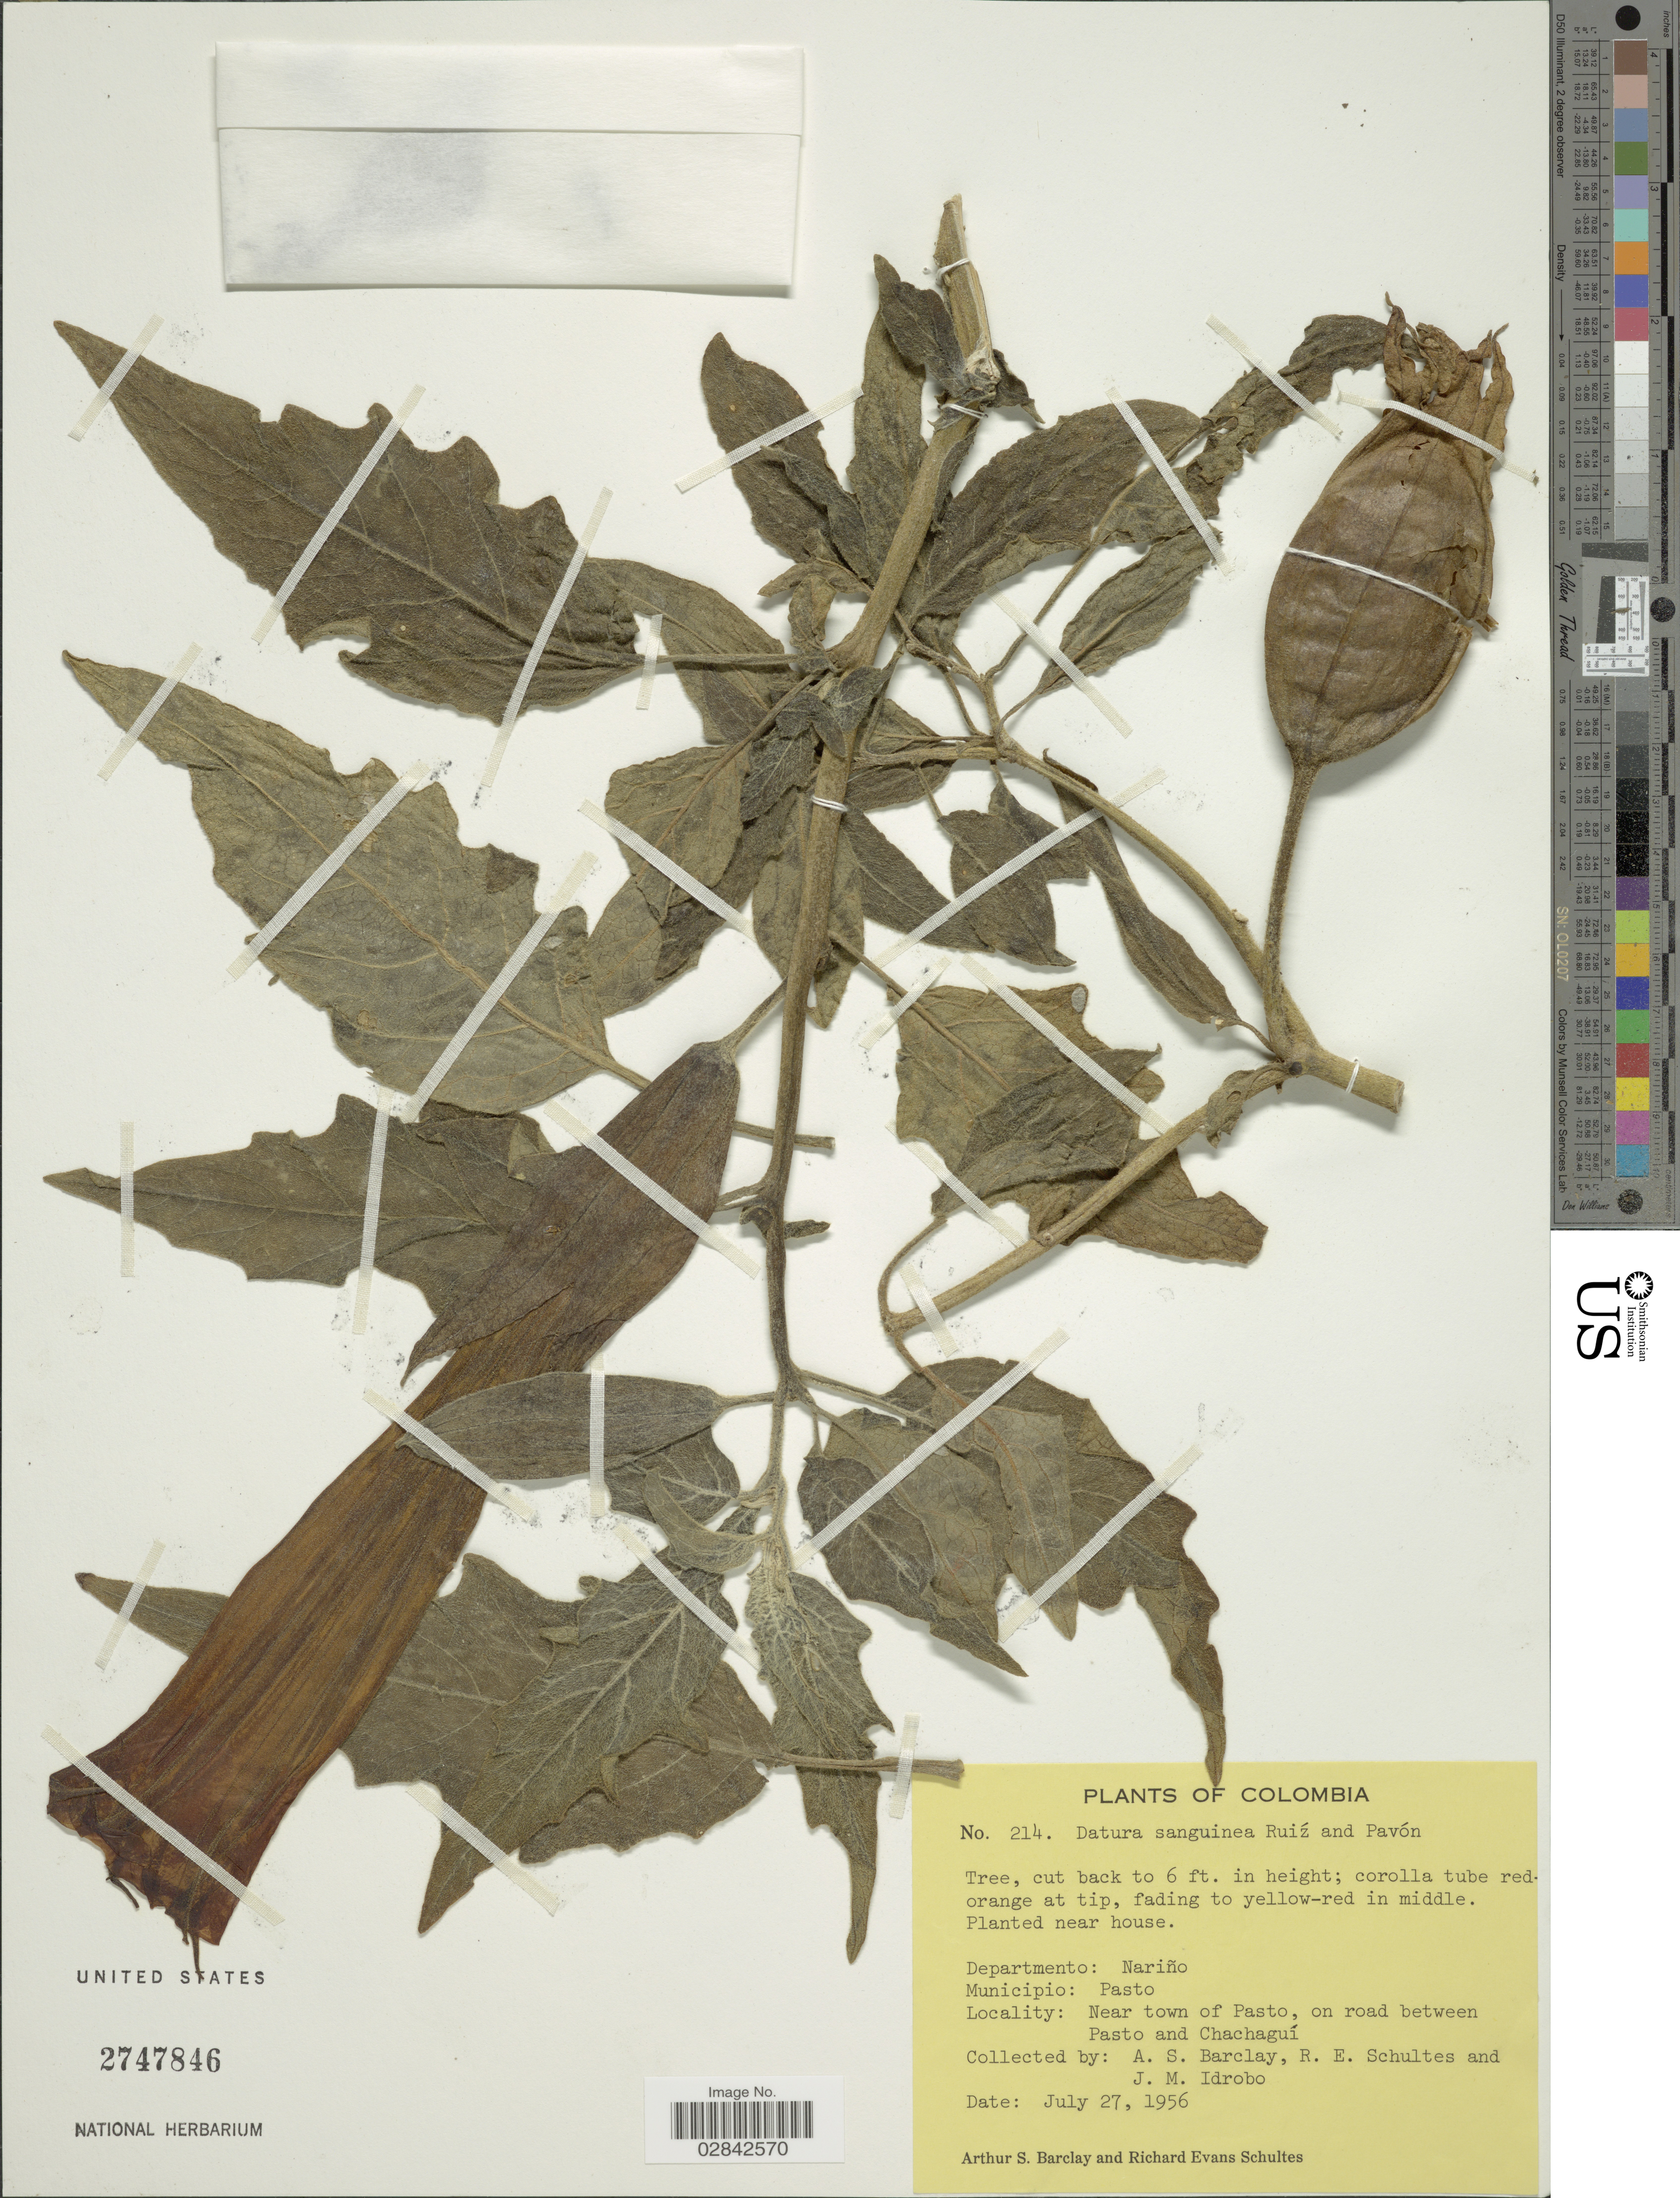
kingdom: Plantae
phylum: Tracheophyta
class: Magnoliopsida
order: Solanales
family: Solanaceae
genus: Brugmansia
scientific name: Brugmansia sanguinea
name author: (Ruiz & Pav.) D. Don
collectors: A. S. Barclay, R. E. Schultes & J. M. Idrobo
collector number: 214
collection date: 1956-07-27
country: Colombia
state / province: Nariño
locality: Departmento: Nariño, Municipio: Pasto, near town of Pasto, on road between Pasto and Chachaguí.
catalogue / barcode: US 2747846